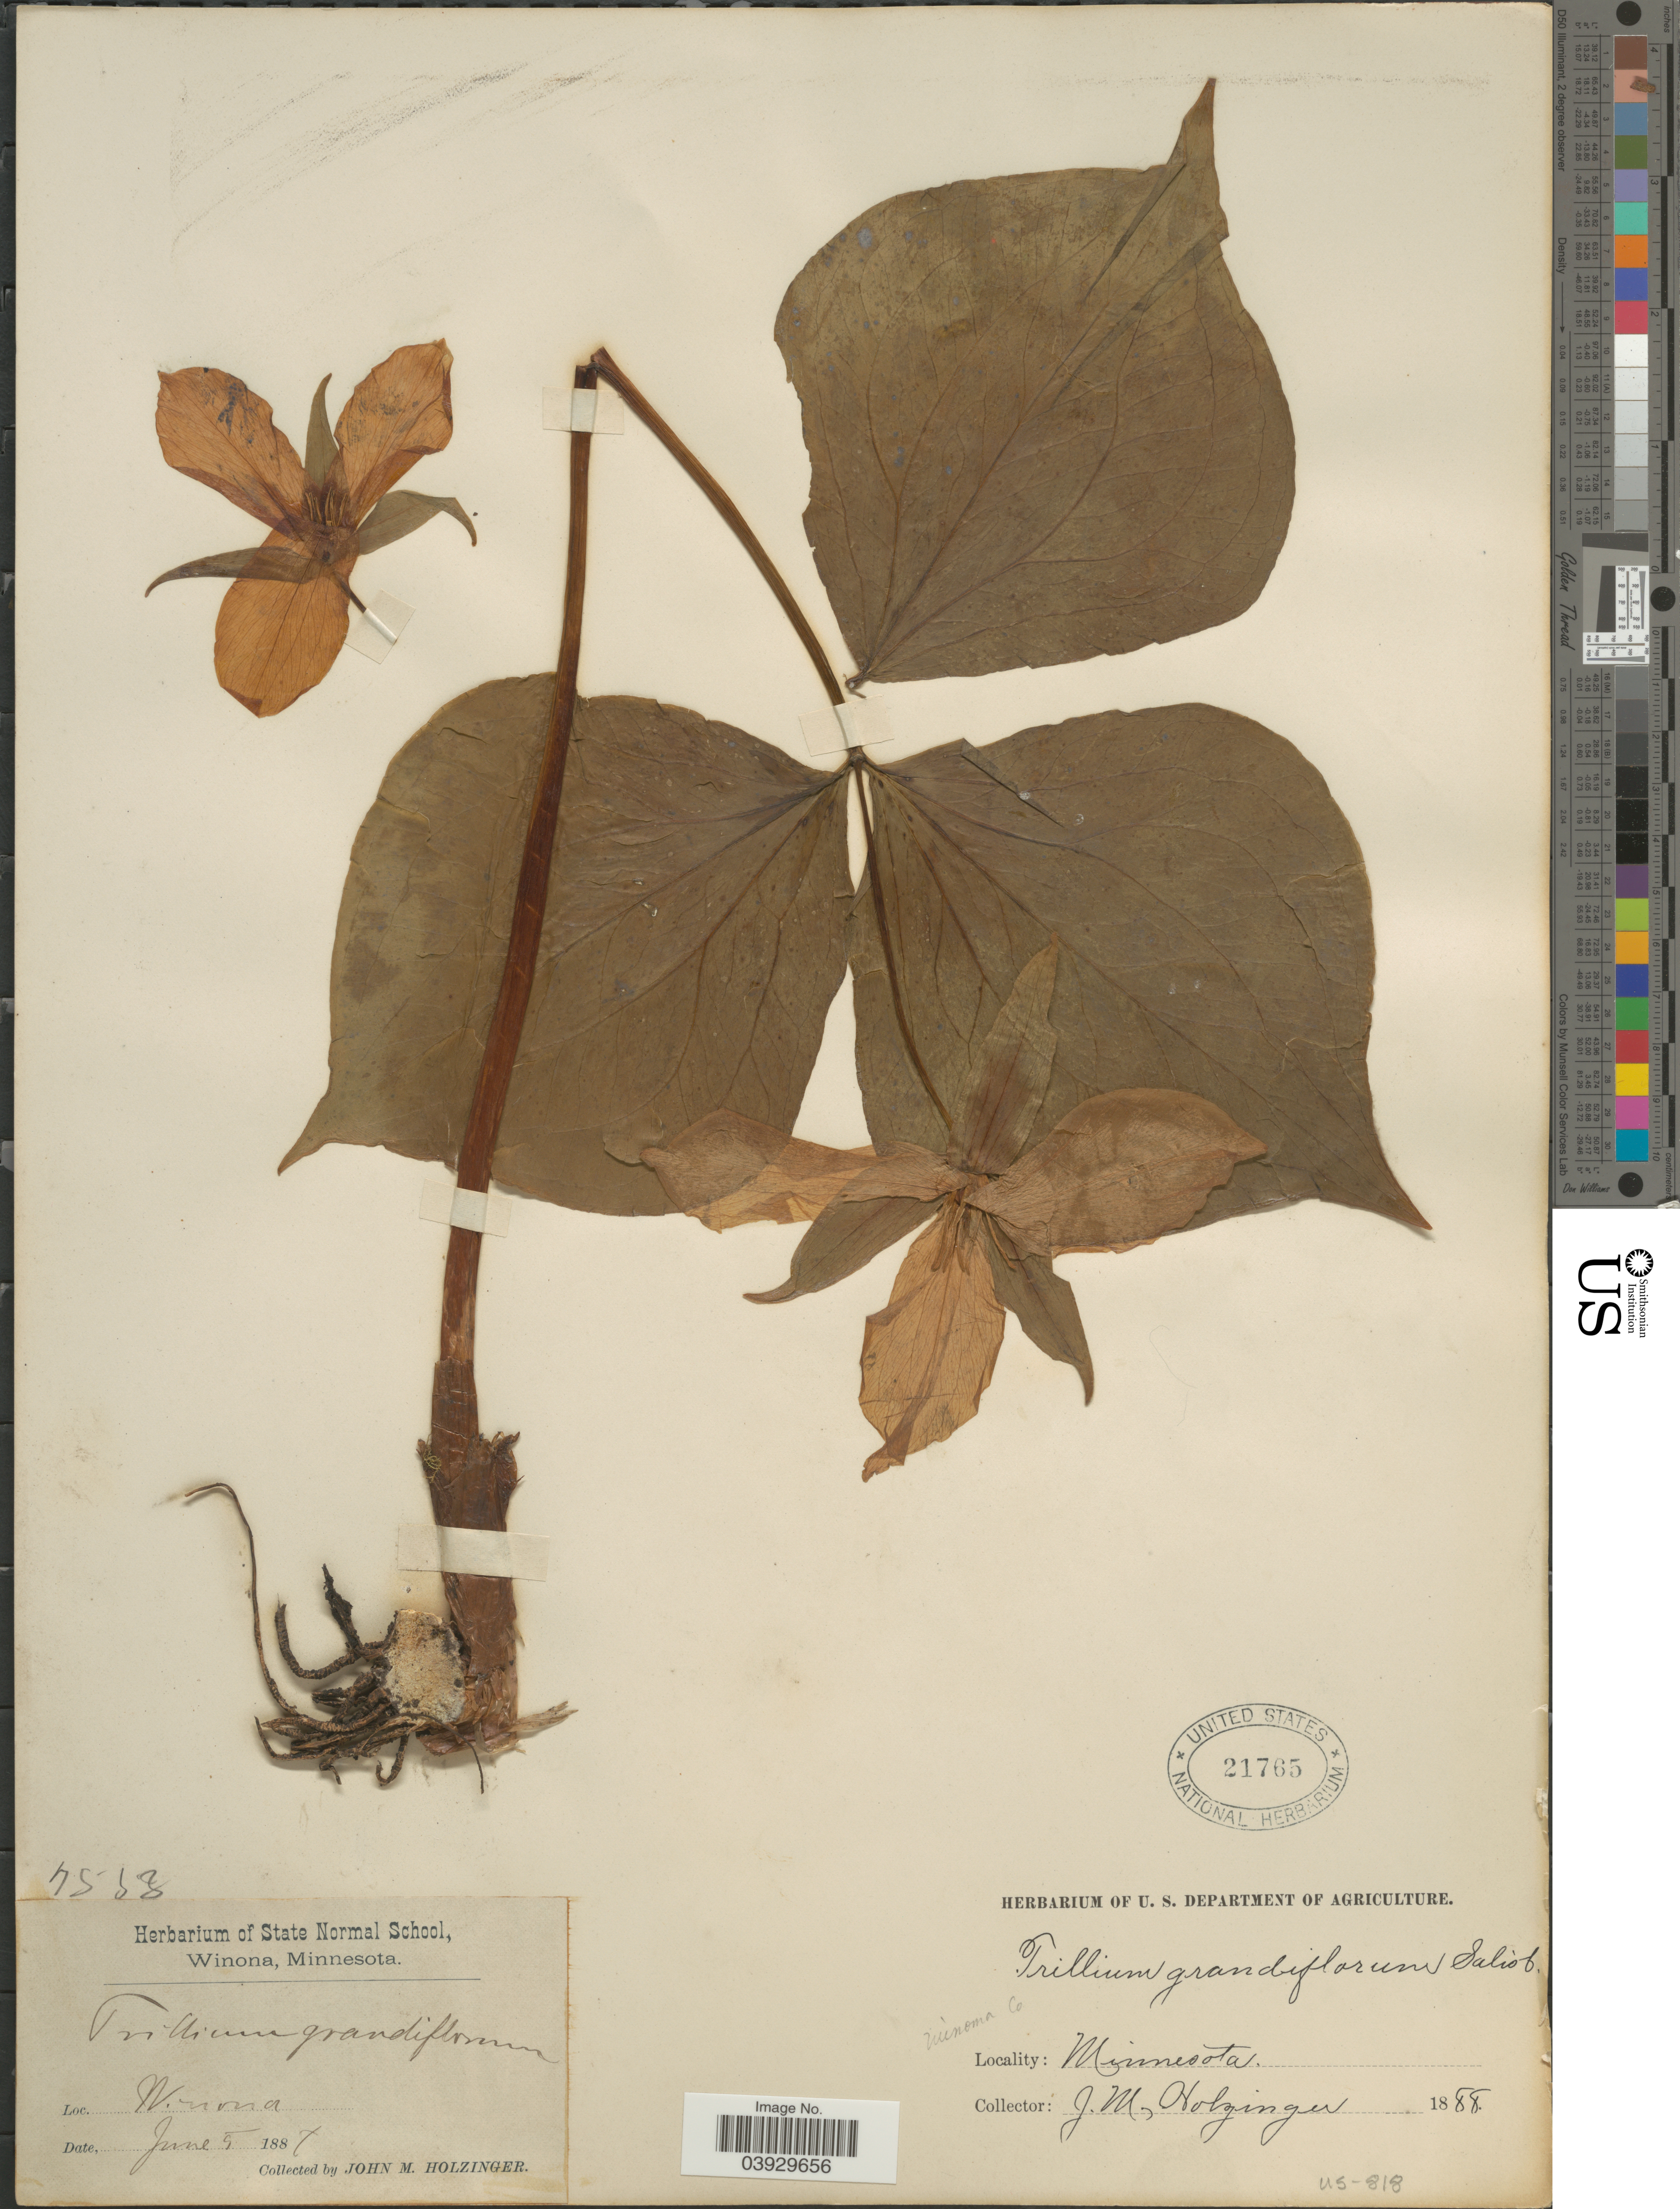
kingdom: Plantae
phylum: Tracheophyta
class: Liliopsida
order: Liliales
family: Melanthiaceae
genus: Trillium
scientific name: Trillium grandiflorum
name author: (Michx.) Salisb.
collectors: J. M. Holzinger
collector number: US-818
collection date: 1888-06-05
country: United States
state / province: Minnesota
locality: Winona. Winona Co.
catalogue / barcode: US 21765